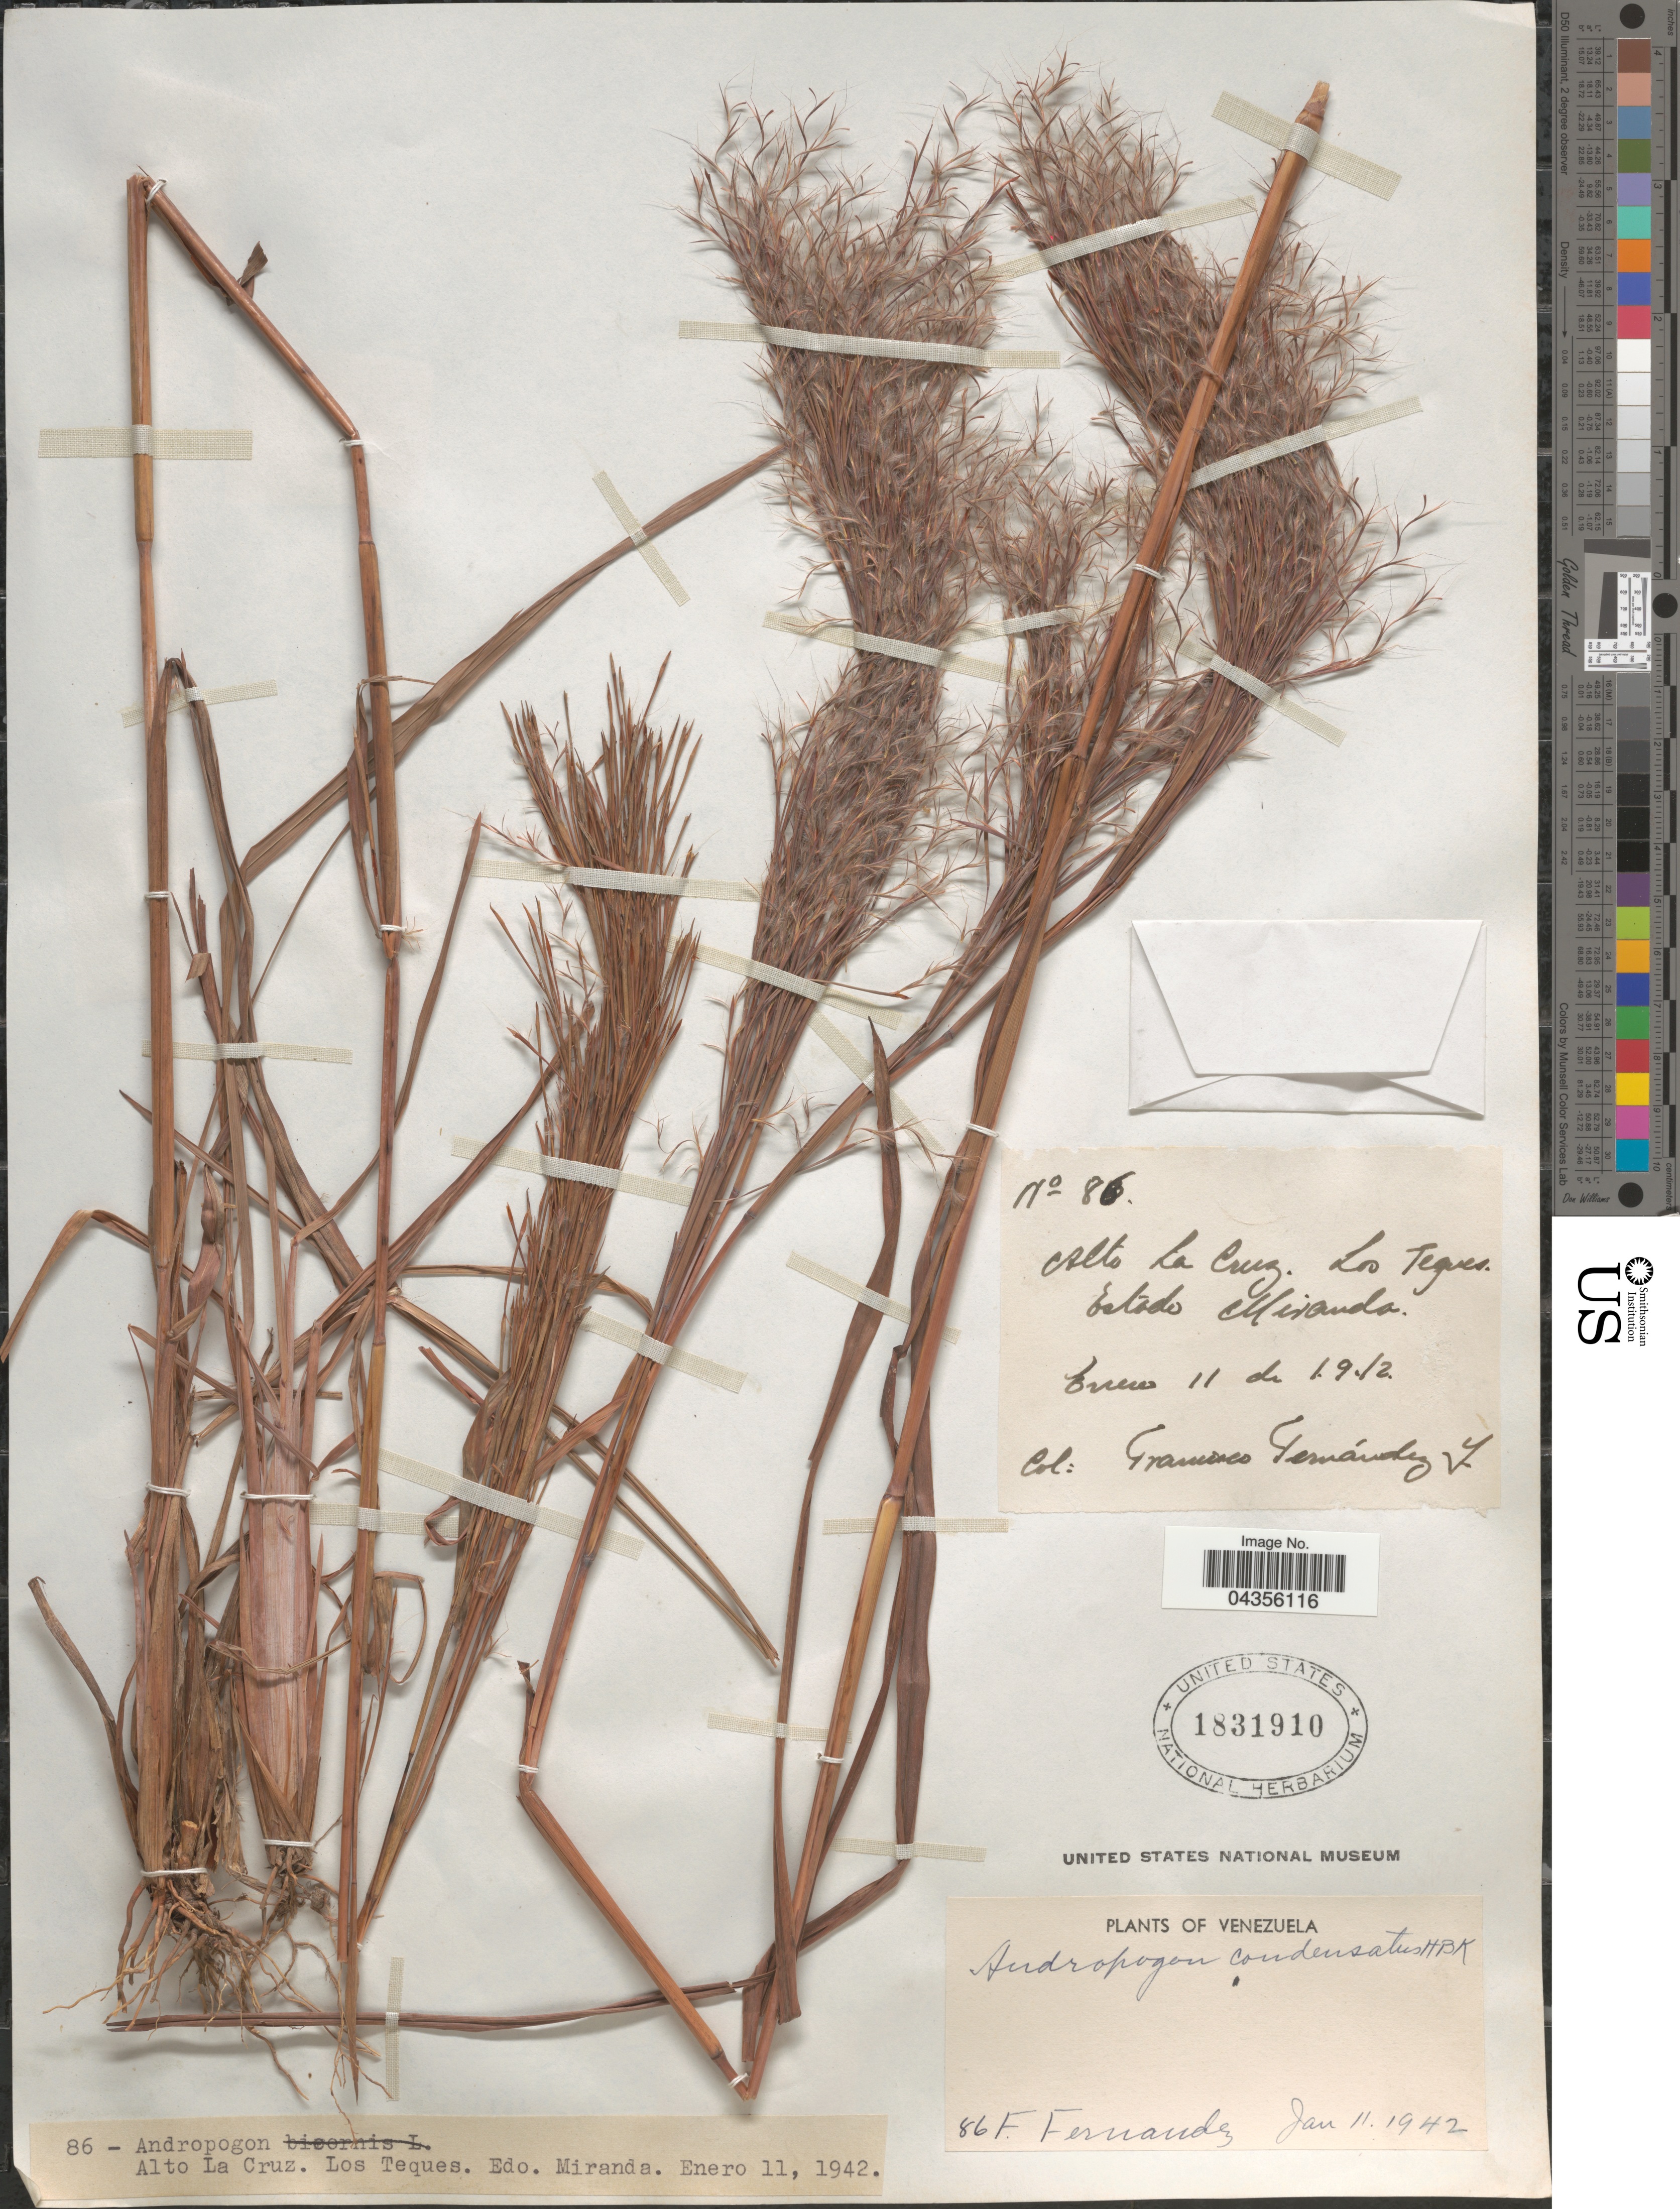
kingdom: Plantae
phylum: Tracheophyta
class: Liliopsida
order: Poales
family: Poaceae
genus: Schizachyrium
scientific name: Schizachyrium condensatum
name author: (Kunth) Nees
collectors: F. Fernandez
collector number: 86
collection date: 1942-01-11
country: Venezuela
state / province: Miranda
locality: Alto La Cruz. Los Teques.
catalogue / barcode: US 1831910